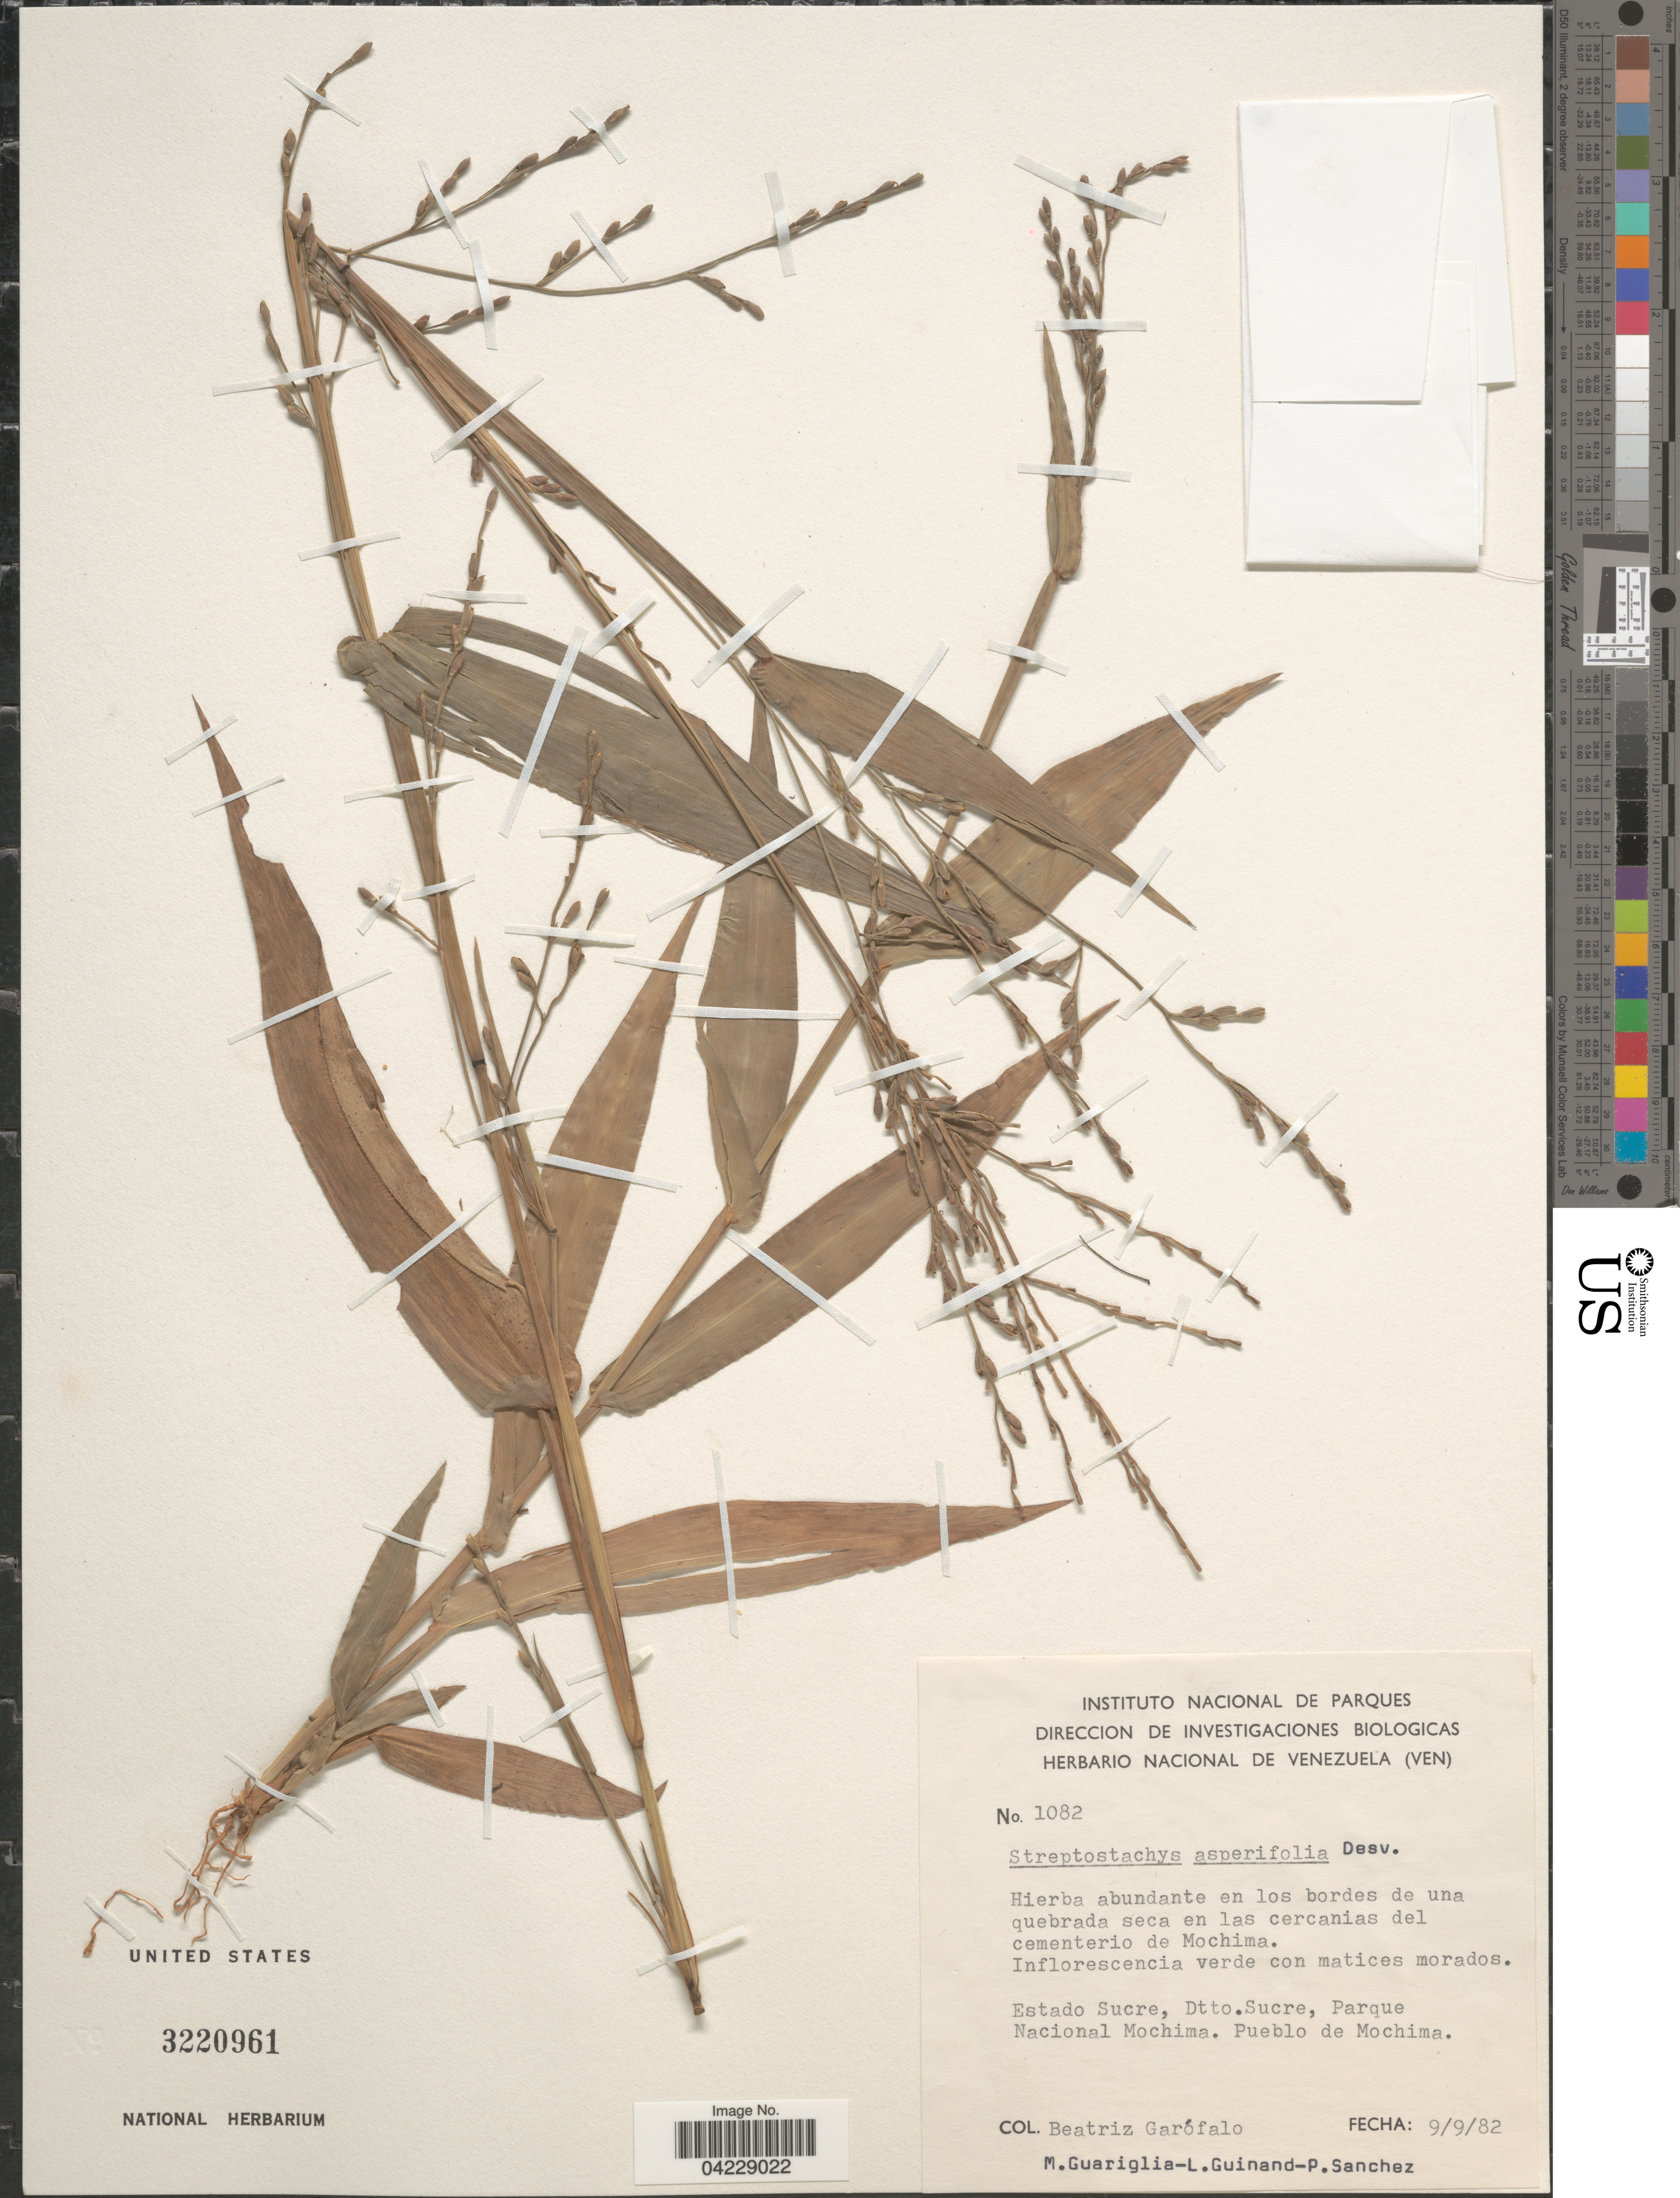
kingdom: Plantae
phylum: Tracheophyta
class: Liliopsida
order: Poales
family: Poaceae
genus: Streptostachys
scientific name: Streptostachys asperifolia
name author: Desv.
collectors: B. Garofalo, M. Guariglia, L. Guinand & P. Sanchez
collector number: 1082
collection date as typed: Transcribed d/m/y: 9/9/82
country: Venezuela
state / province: Sucre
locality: Dtto. Sucre, Parque Nacional Mochima. Pueblo de Mochima.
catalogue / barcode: US 3220961